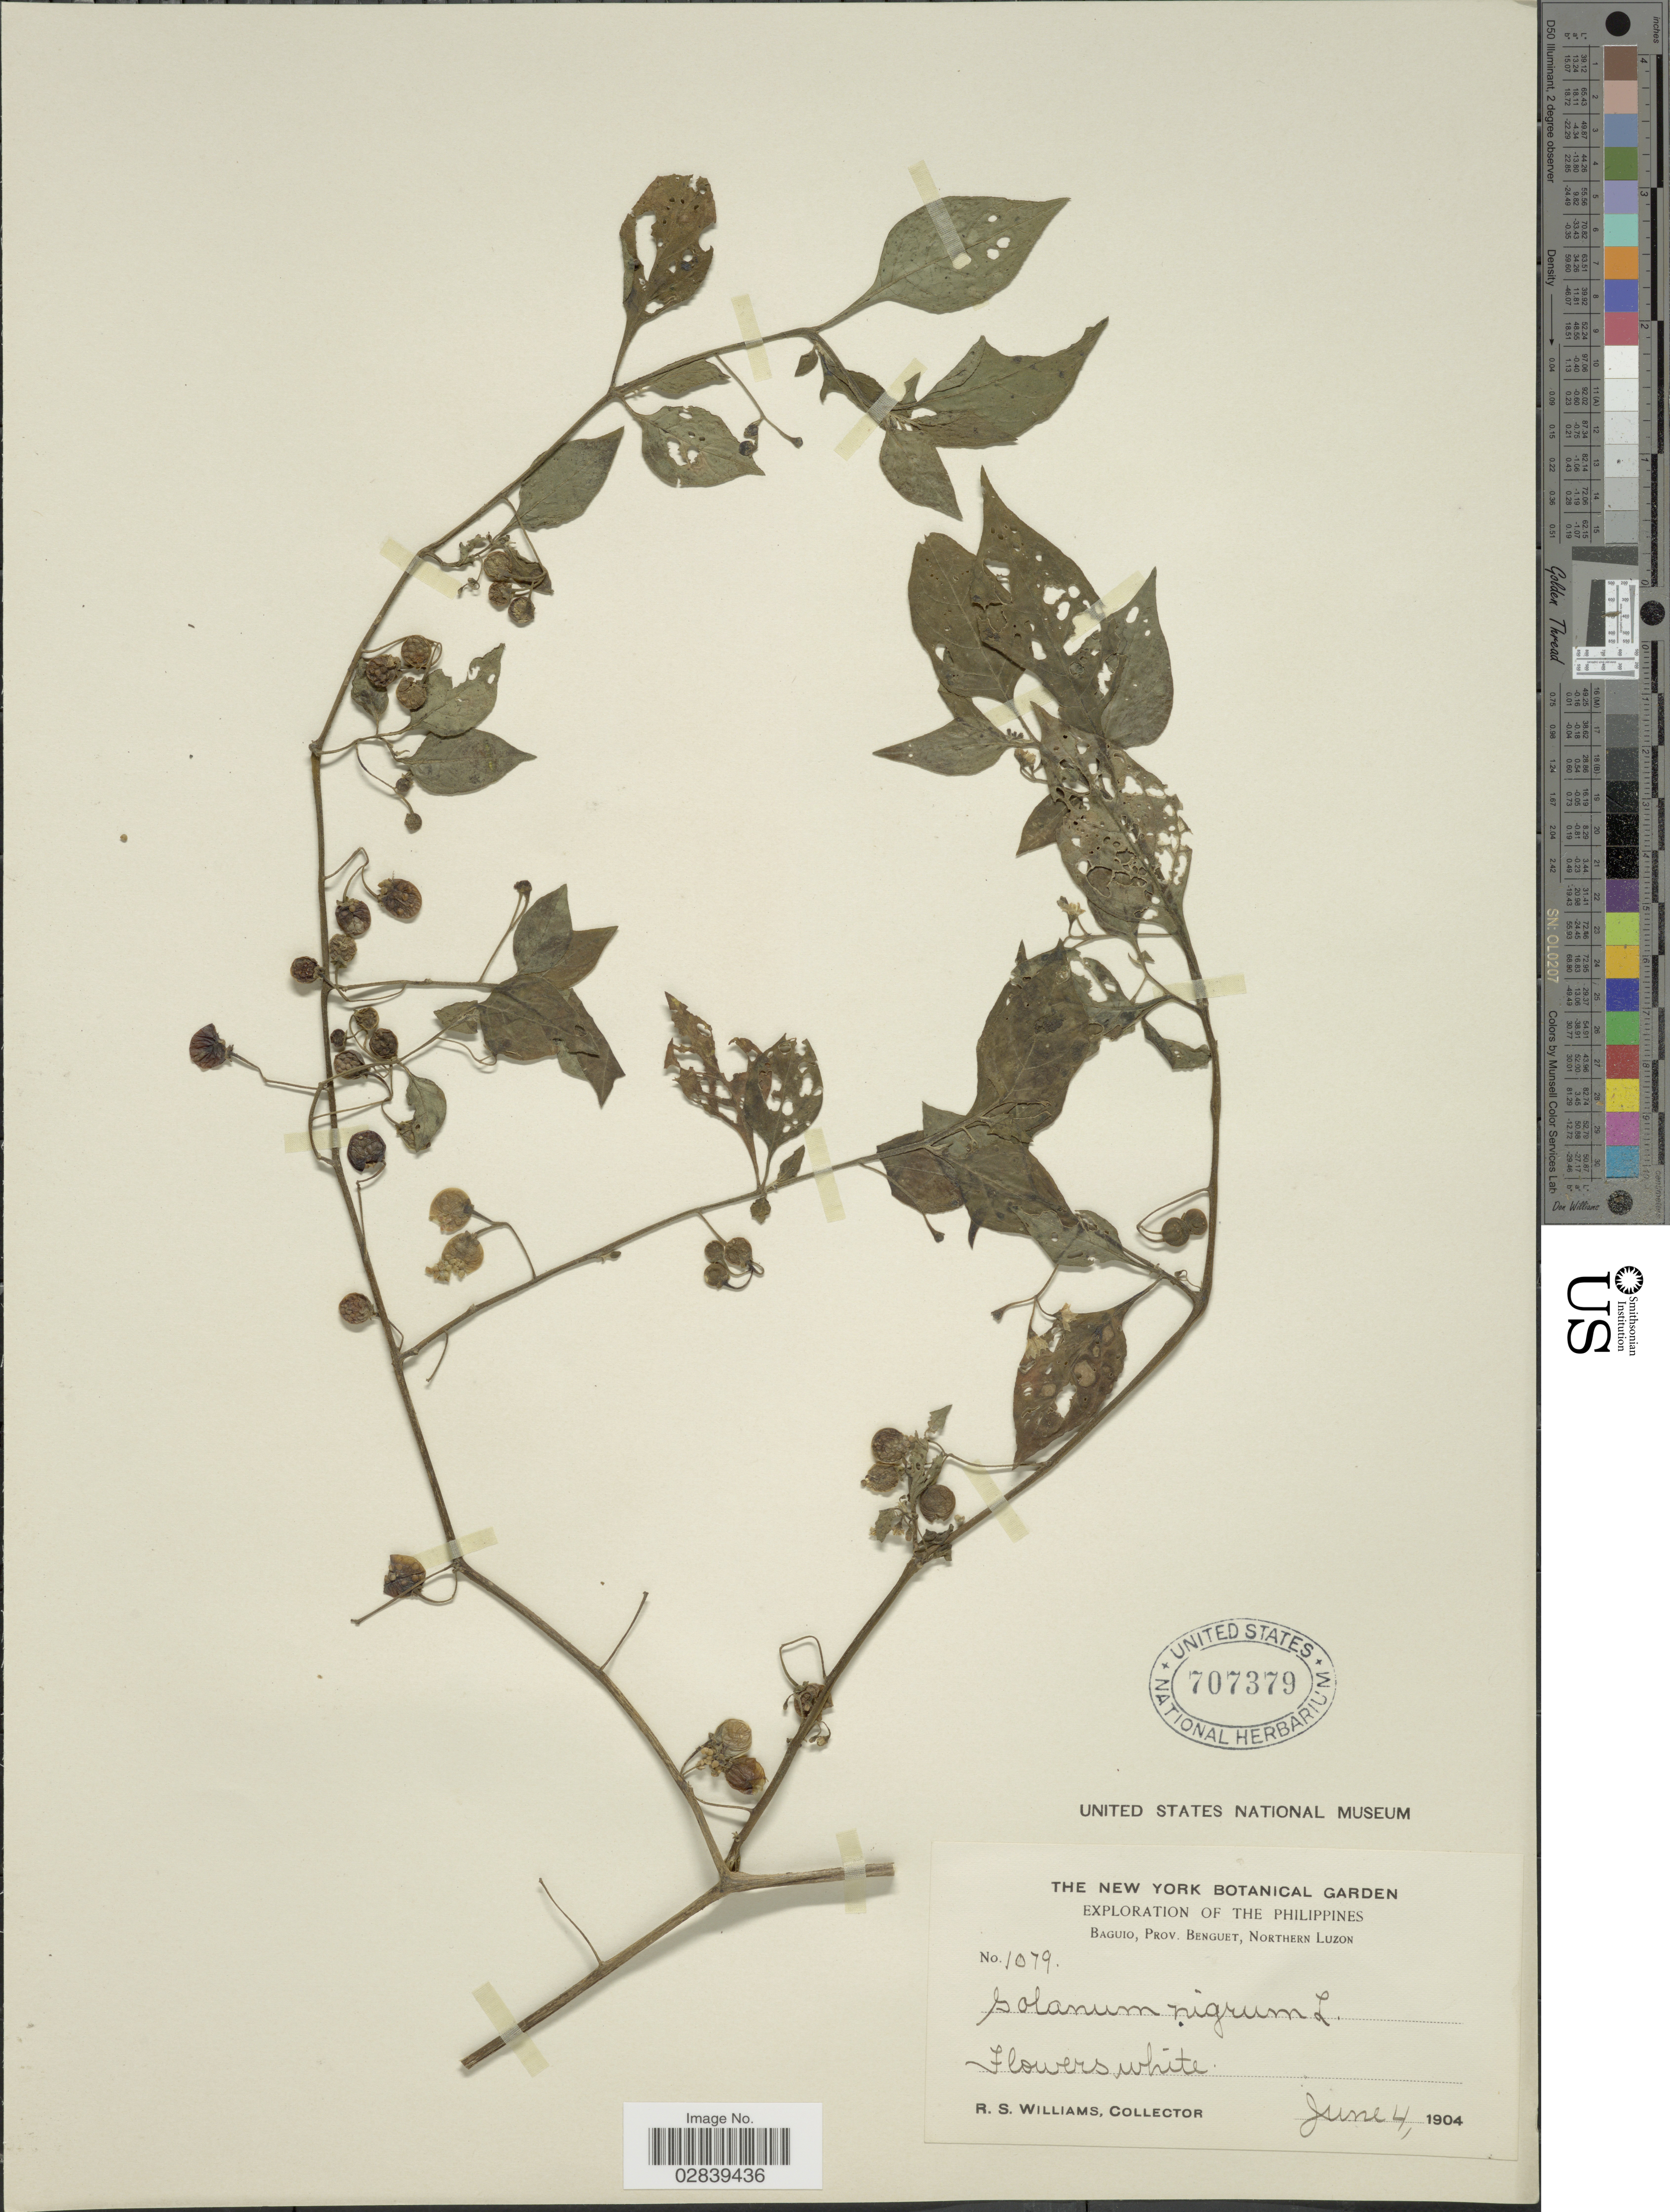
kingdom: Plantae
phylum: Tracheophyta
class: Magnoliopsida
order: Solanales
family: Solanaceae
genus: Solanum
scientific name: Solanum nigrum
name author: L.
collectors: R. S. Williams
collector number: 1079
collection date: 1904-06-04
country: Philippines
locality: Baguio, Prov Benguet, Northern Luzon.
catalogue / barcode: US 707379